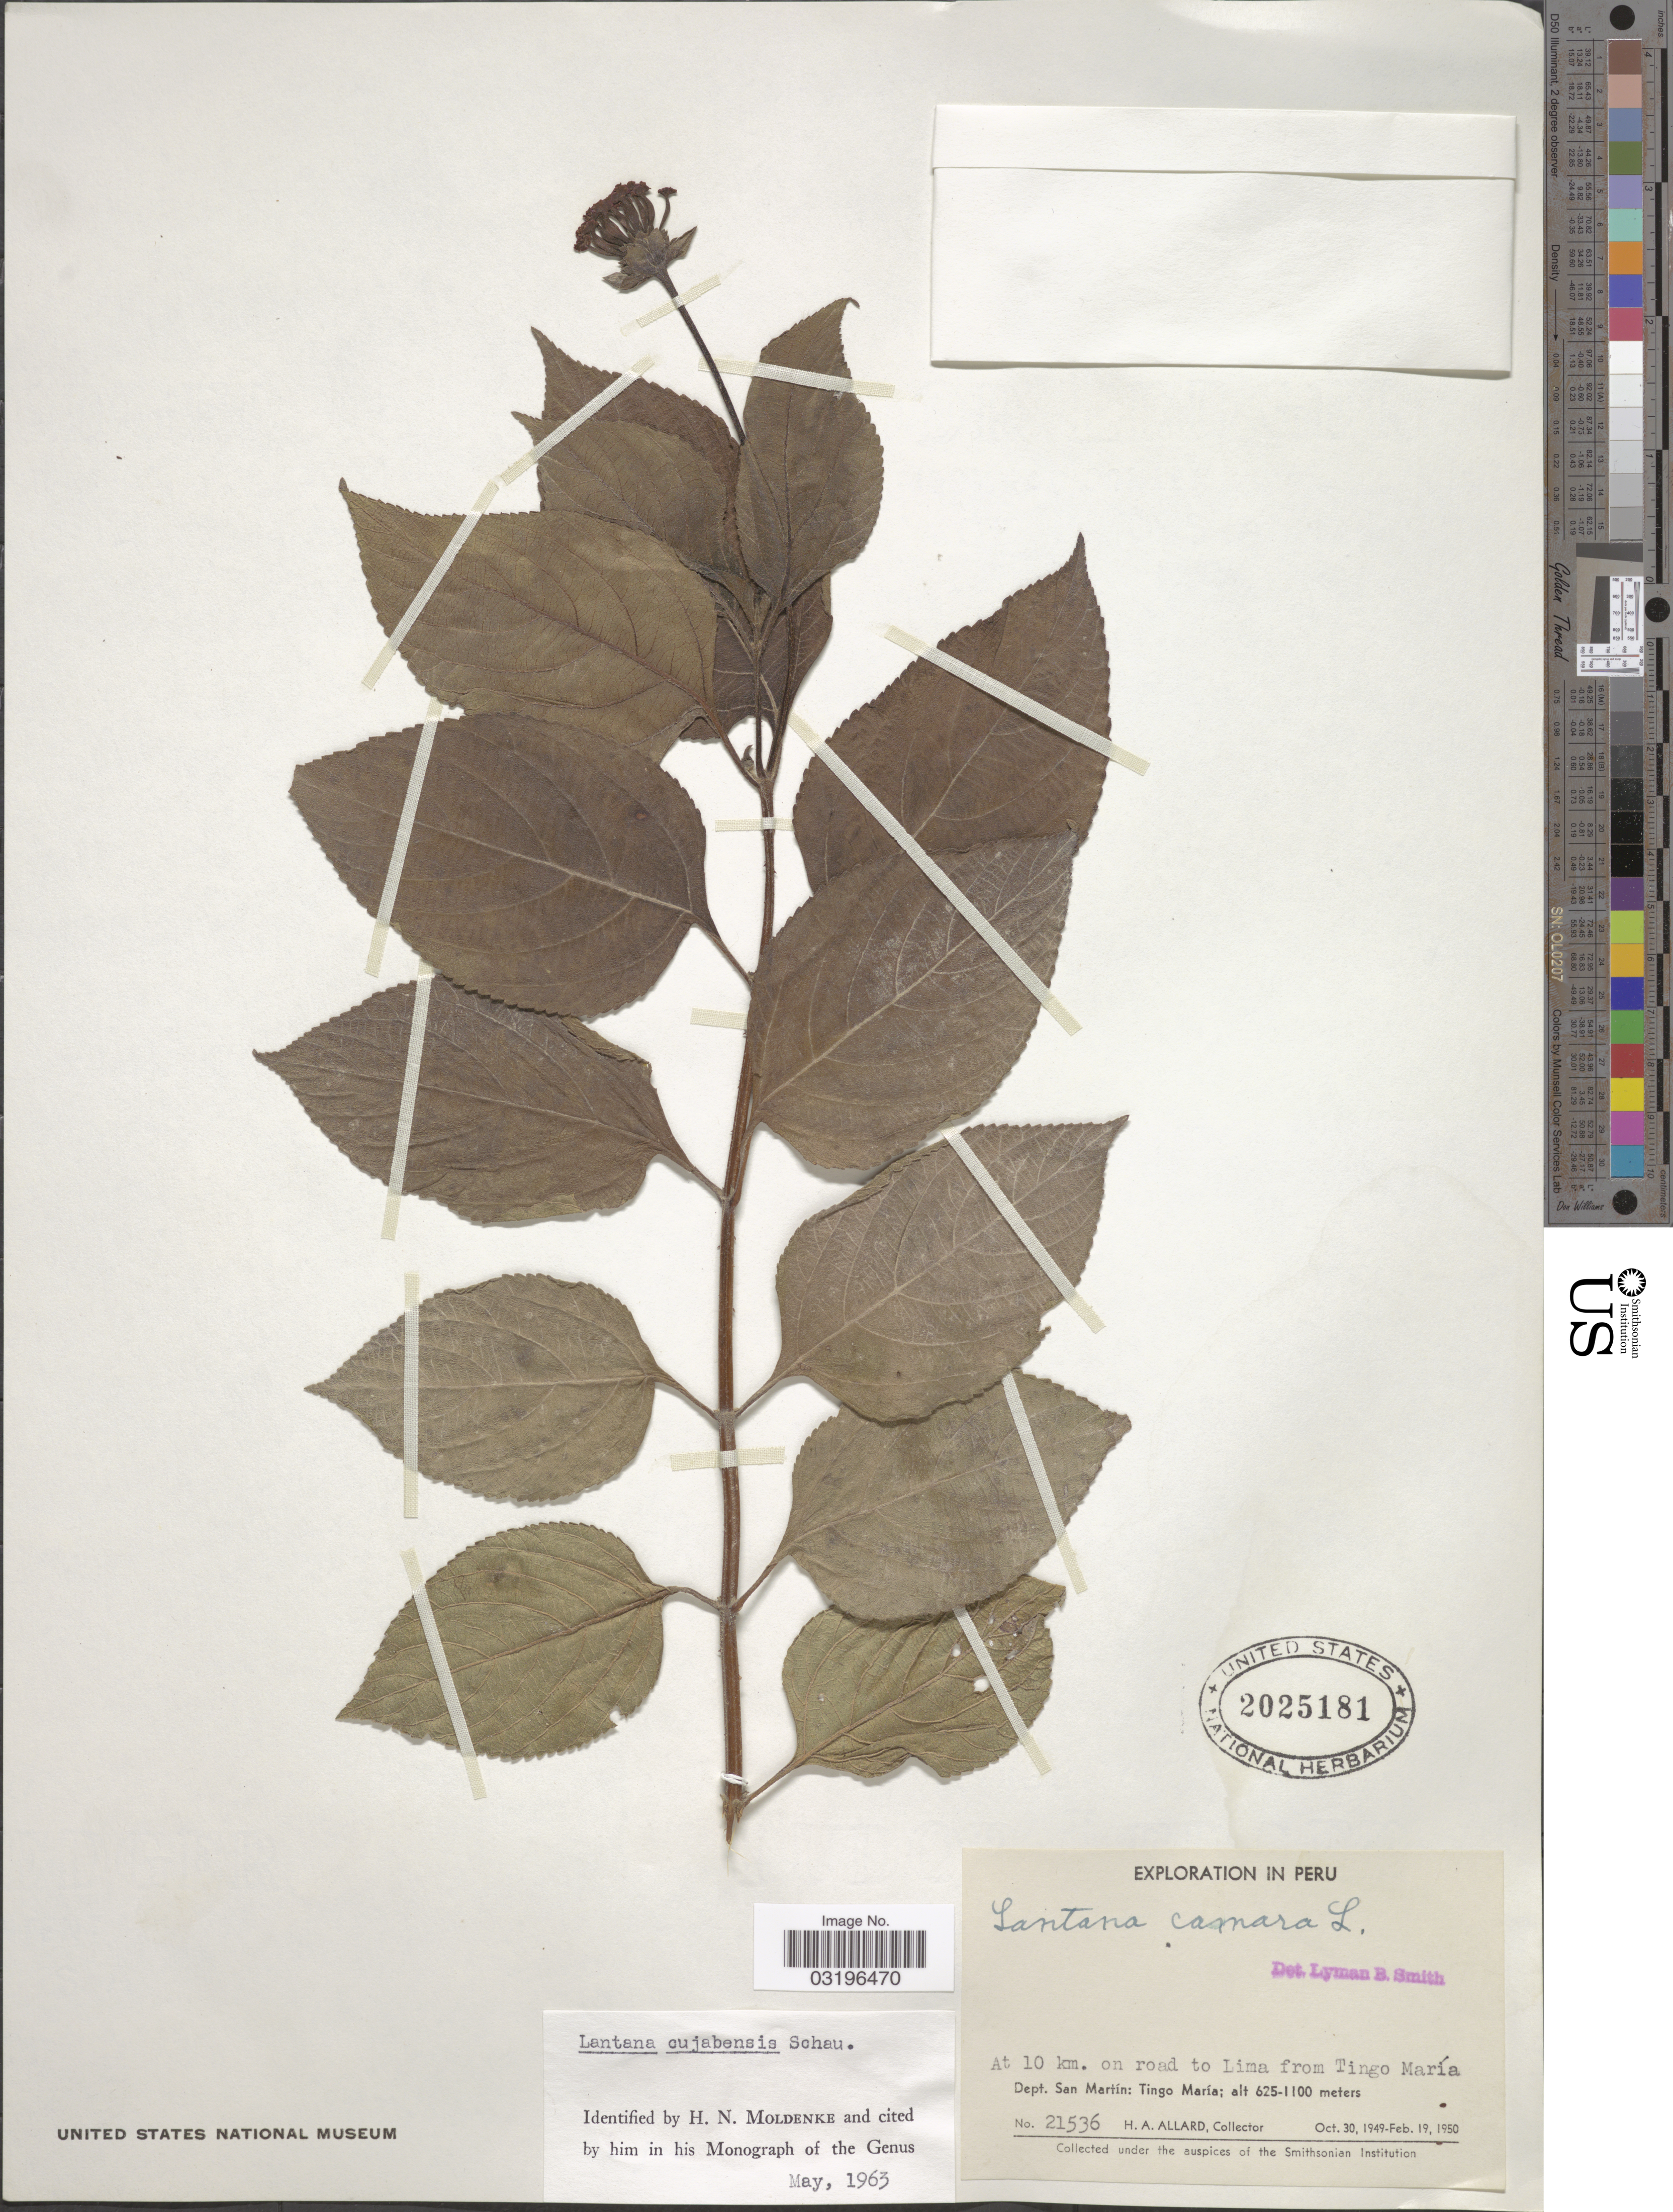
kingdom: Plantae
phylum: Tracheophyta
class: Magnoliopsida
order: Lamiales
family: Verbenaceae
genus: Lantana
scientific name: Lantana cujabensis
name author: Schau.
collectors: H. A. Allard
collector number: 21536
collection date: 1949-10-30/1950-02-19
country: Peru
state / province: San Martín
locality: At 10 km. on road to Lima from Tingo María, Dept. San Martín: Tingo María.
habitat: on road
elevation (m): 625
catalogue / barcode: US 2025181